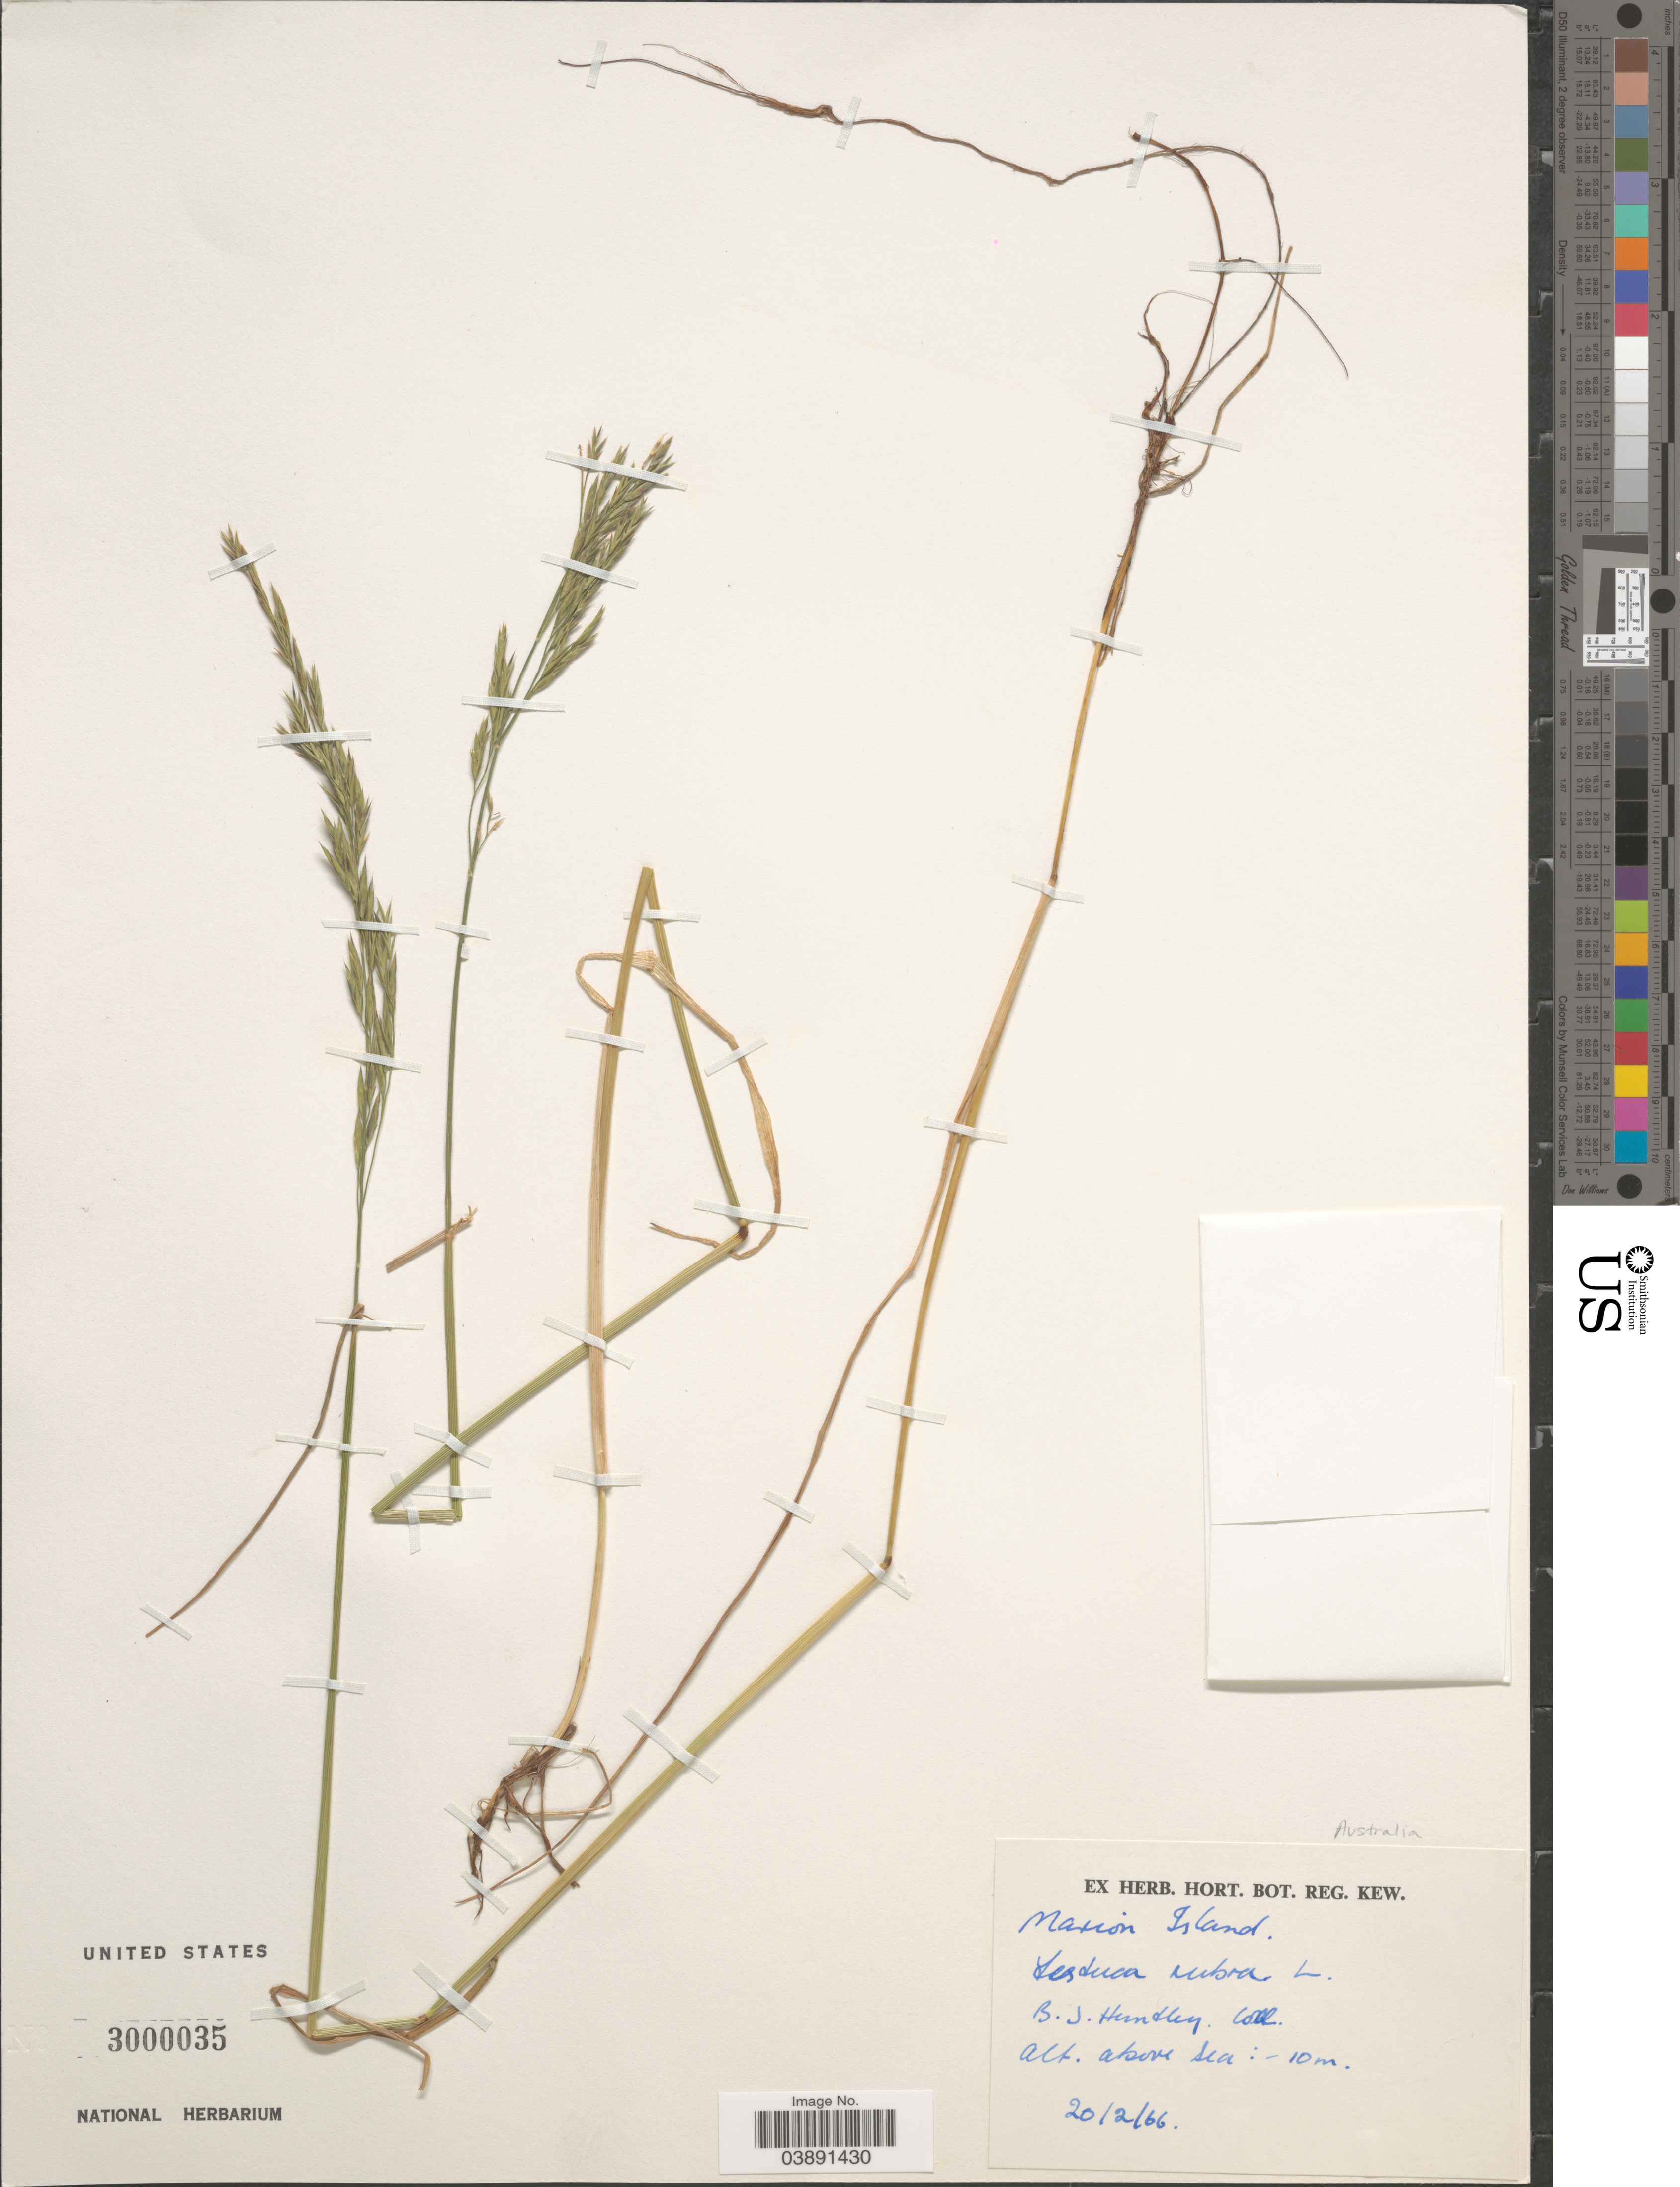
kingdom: Plantae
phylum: Tracheophyta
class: Liliopsida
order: Poales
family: Poaceae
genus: Festuca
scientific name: Festuca rubra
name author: L.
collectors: B. Huntley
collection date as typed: Transcribed d/m/y: 20/2/66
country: Australia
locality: Maxion Island.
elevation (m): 10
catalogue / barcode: US 3000035